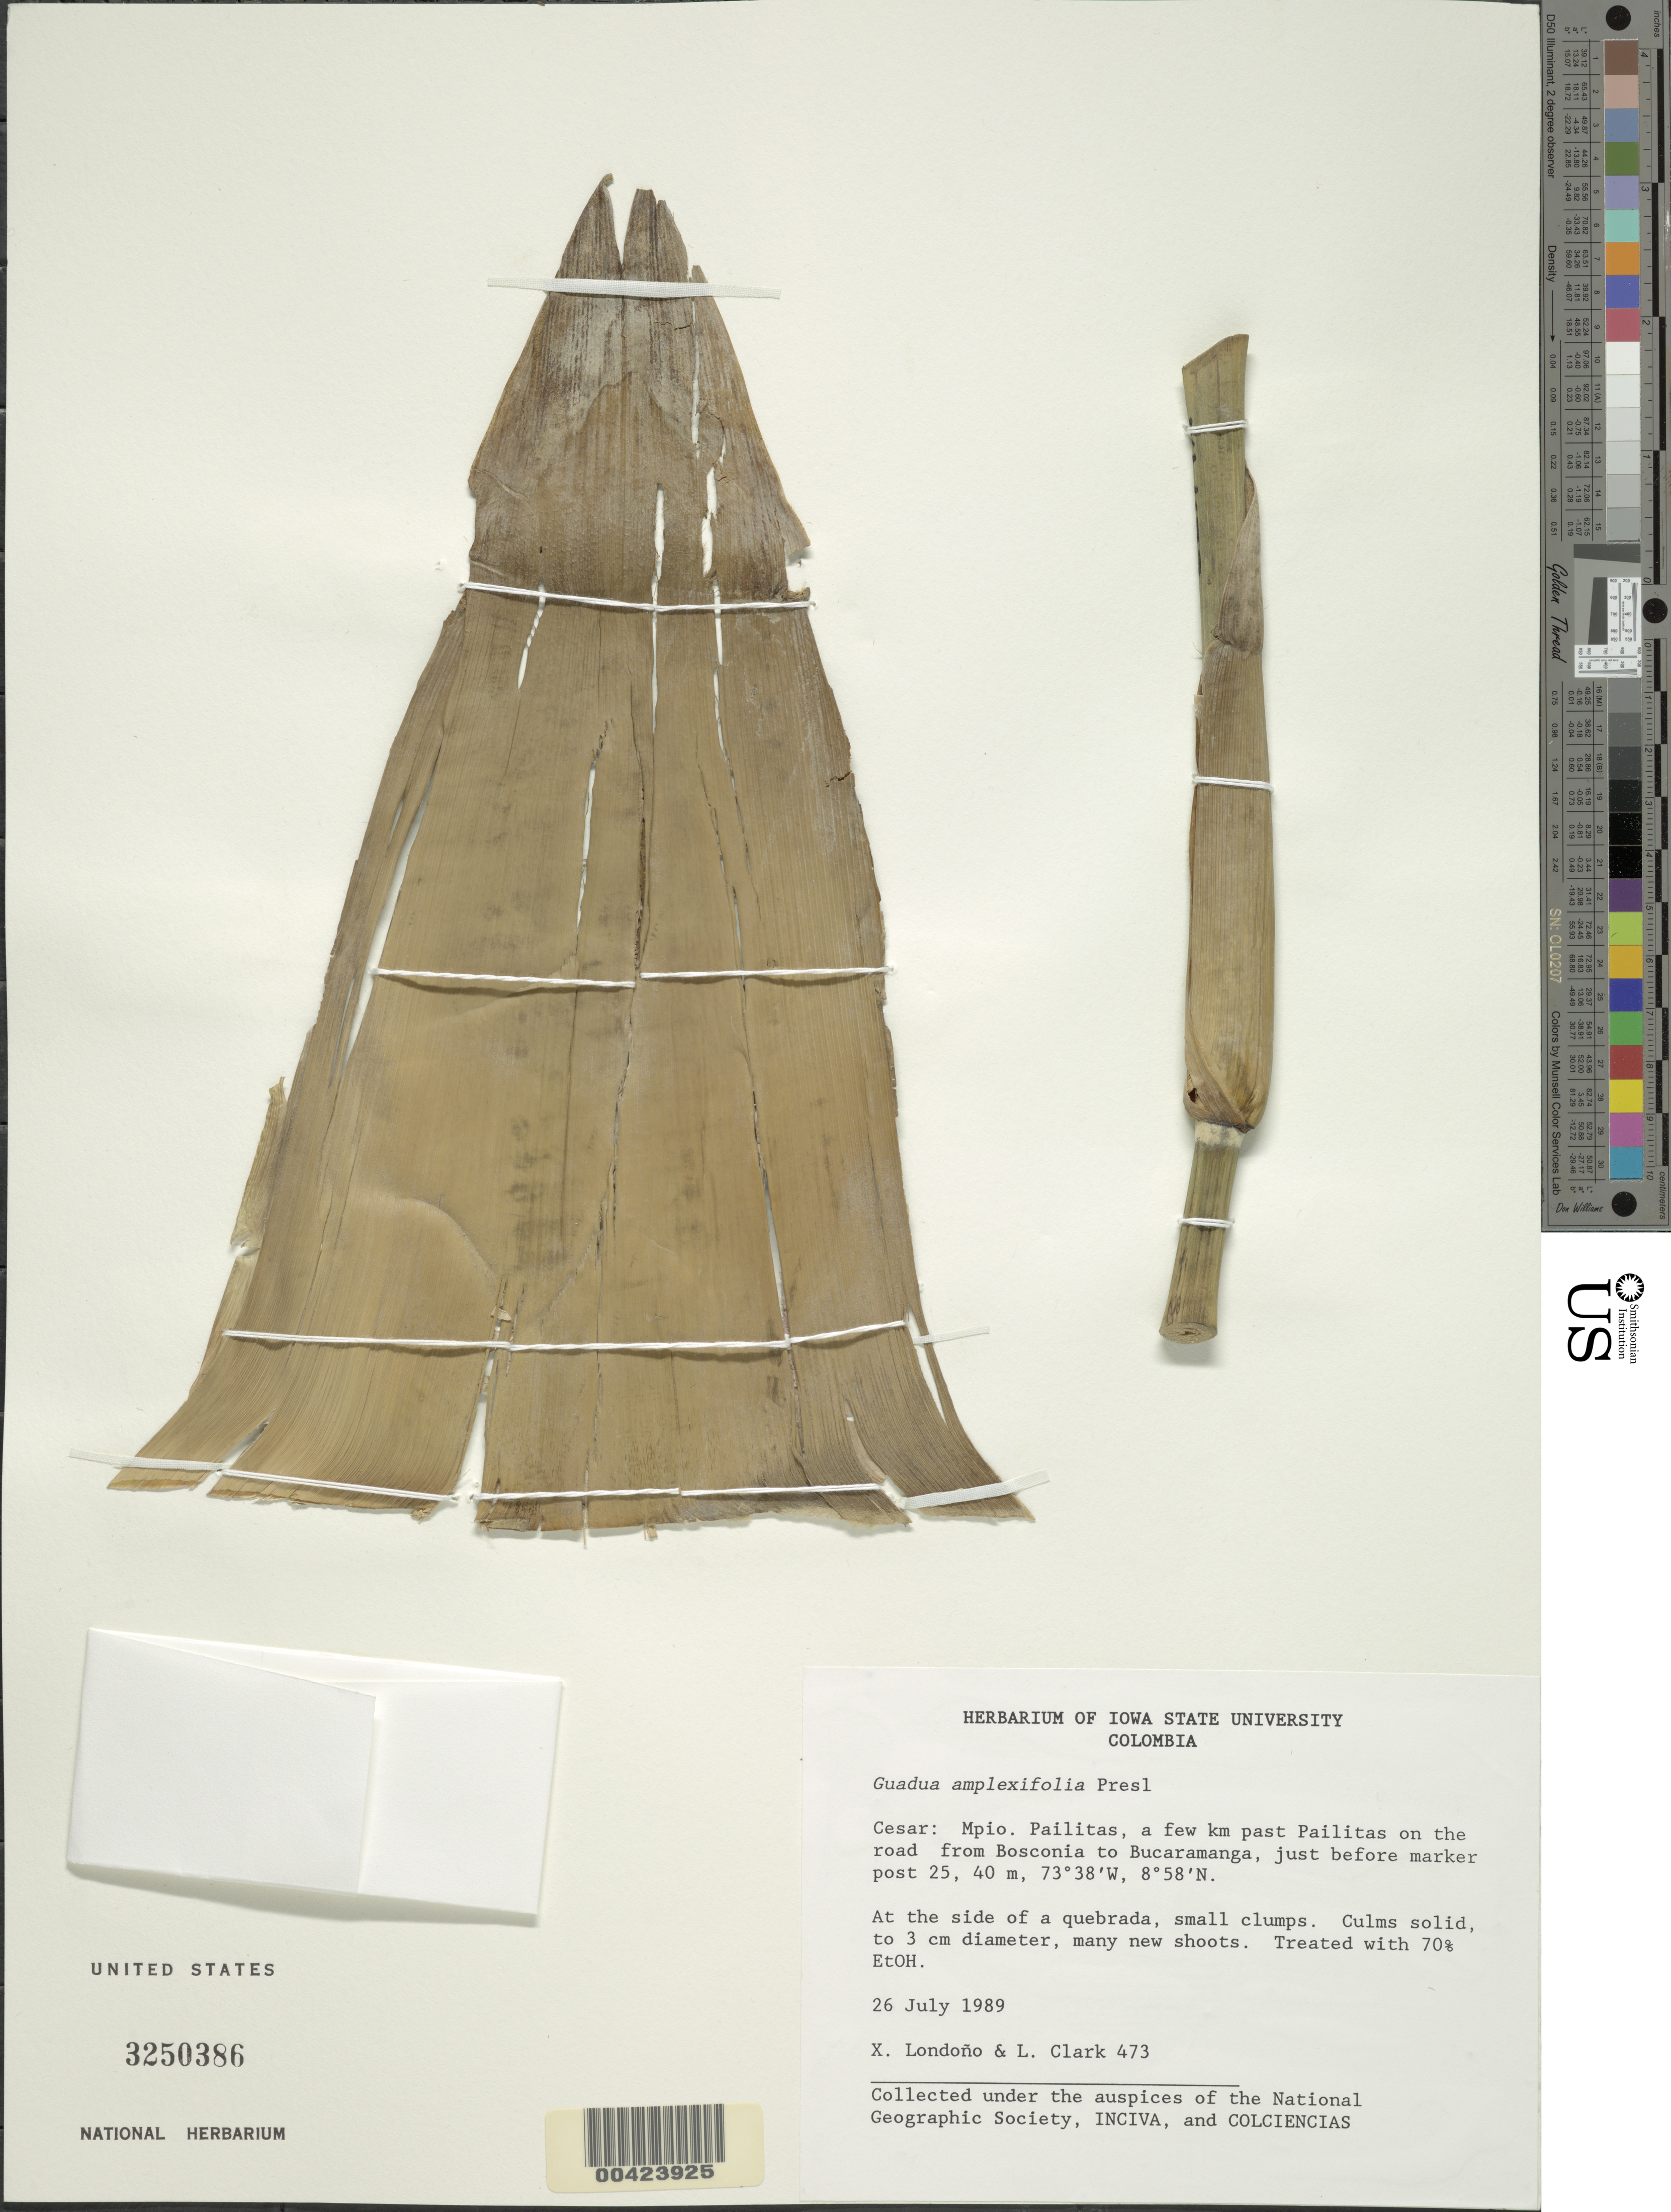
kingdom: Plantae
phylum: Tracheophyta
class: Liliopsida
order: Poales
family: Poaceae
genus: Guadua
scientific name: Guadua amplexifolia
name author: J. Presl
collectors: X. Londoño & L. G. Clark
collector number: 473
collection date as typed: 26 Jul 1989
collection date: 1989-07-26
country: Colombia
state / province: César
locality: PaiLitas Mun. (?), past PaiLitas on road from Bosconia to Bucaramanga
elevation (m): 40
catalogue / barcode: US 3250386